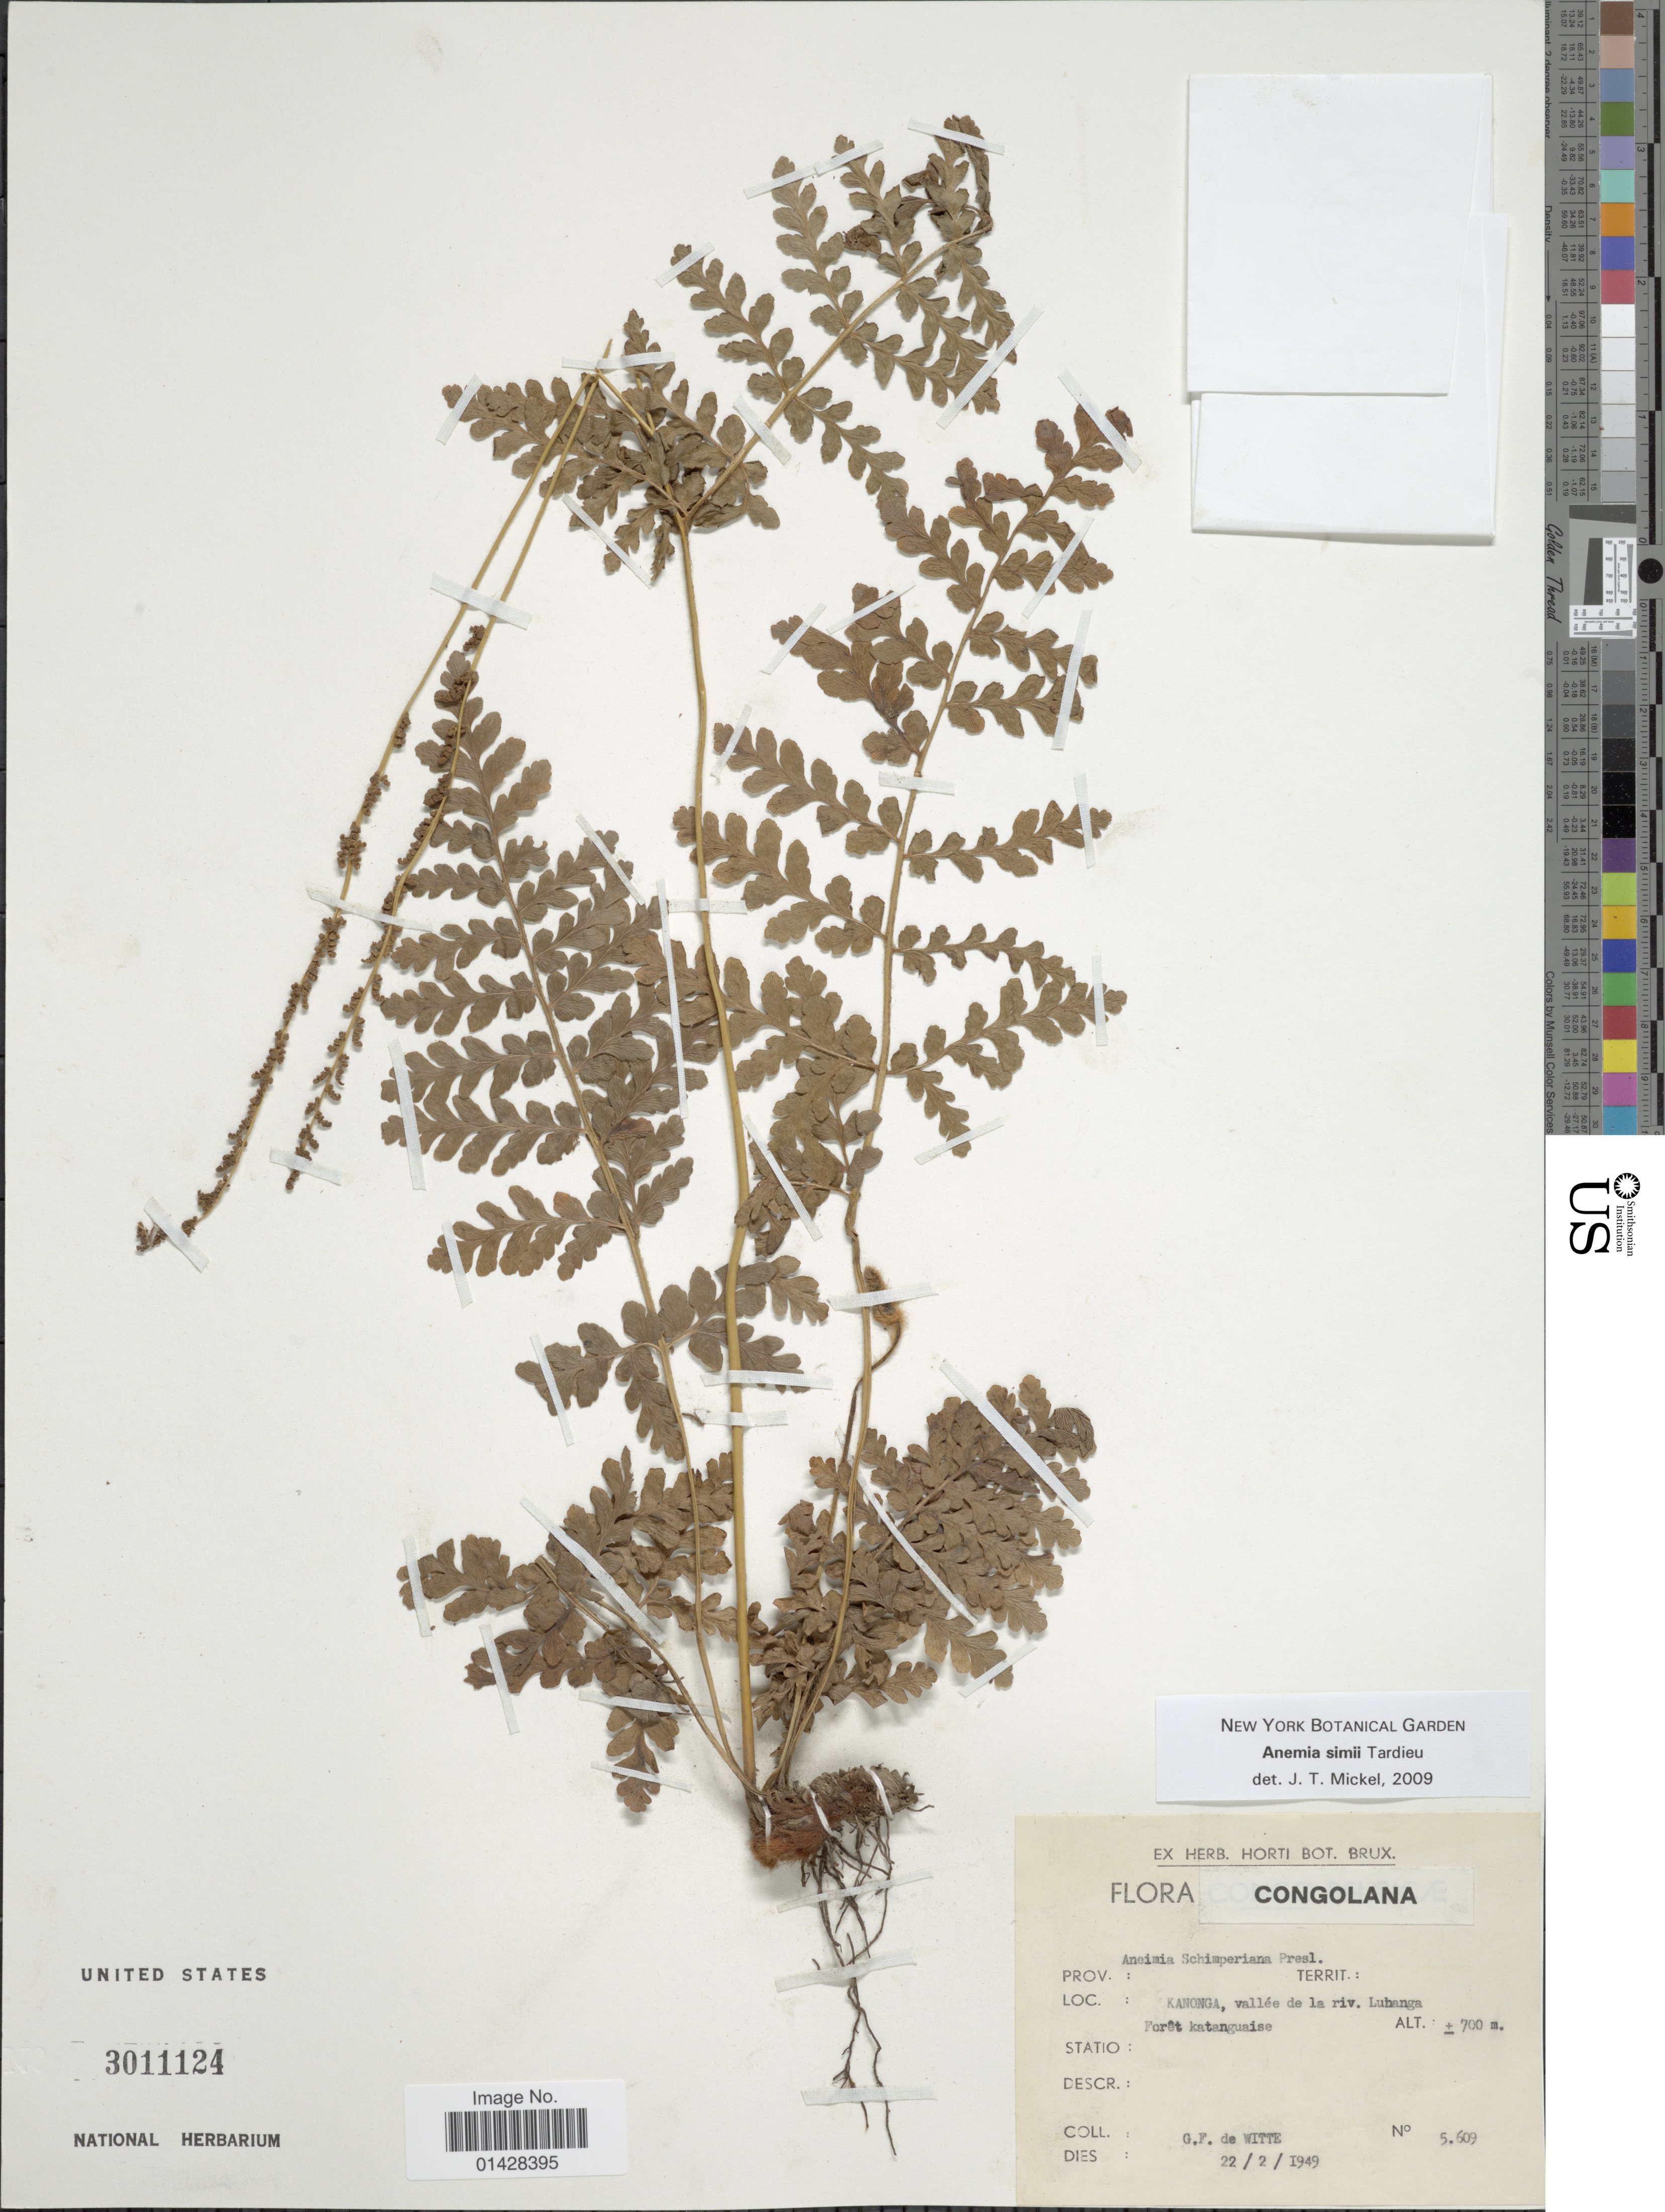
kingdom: Plantae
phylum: Tracheophyta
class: Polypodiopsida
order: Schizaeales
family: Anemiaceae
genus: Anemia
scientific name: Anemia simii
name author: Tardieu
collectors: G. de Witte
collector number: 5609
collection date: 1949-02-22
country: Congo, Democratic Republic of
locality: Congolana, Kanonga, vallée de la riv. Lubanga. Forêt katanguaise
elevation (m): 700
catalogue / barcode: US 3011124